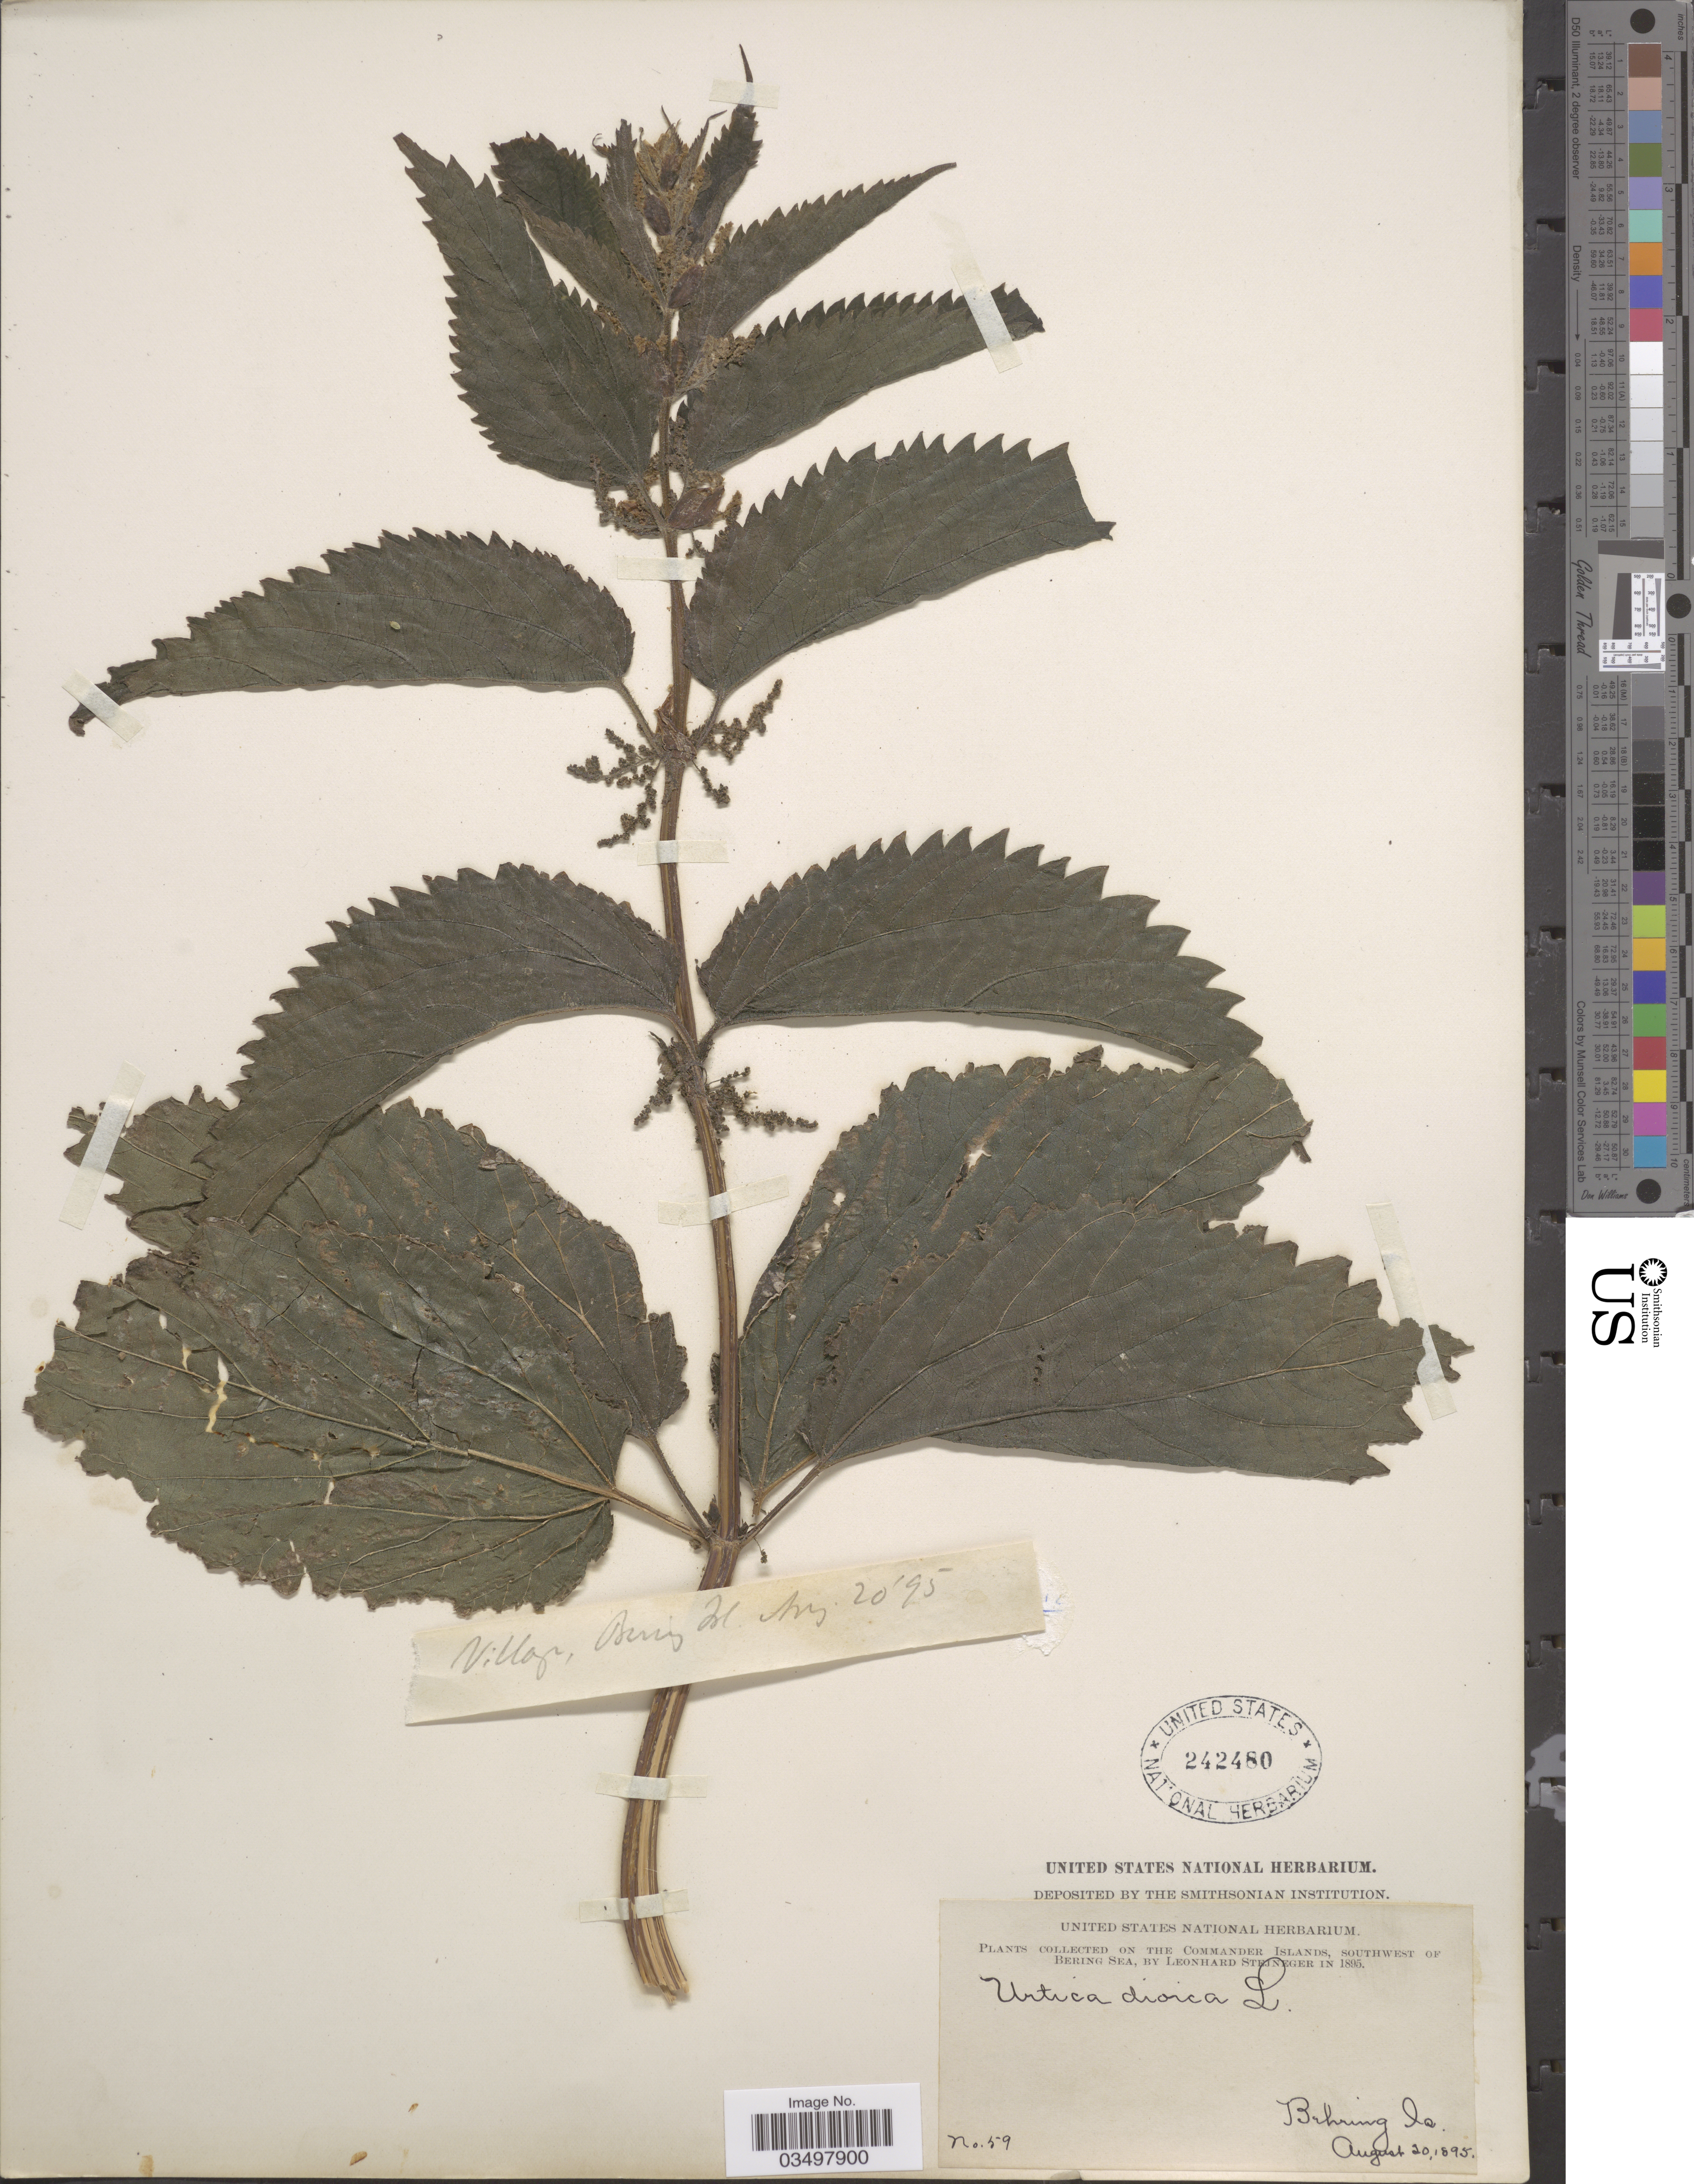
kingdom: Plantae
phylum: Tracheophyta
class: Magnoliopsida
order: Rosales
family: Urticaceae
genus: Urtica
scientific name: Urtica platyphylla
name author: Wedd.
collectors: L. Stejneger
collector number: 59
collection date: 1895-08-20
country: Russian Federation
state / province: Kamchatka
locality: On the Commander Islands, Southwest of Bering Sea. Behring Is.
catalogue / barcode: US 242480